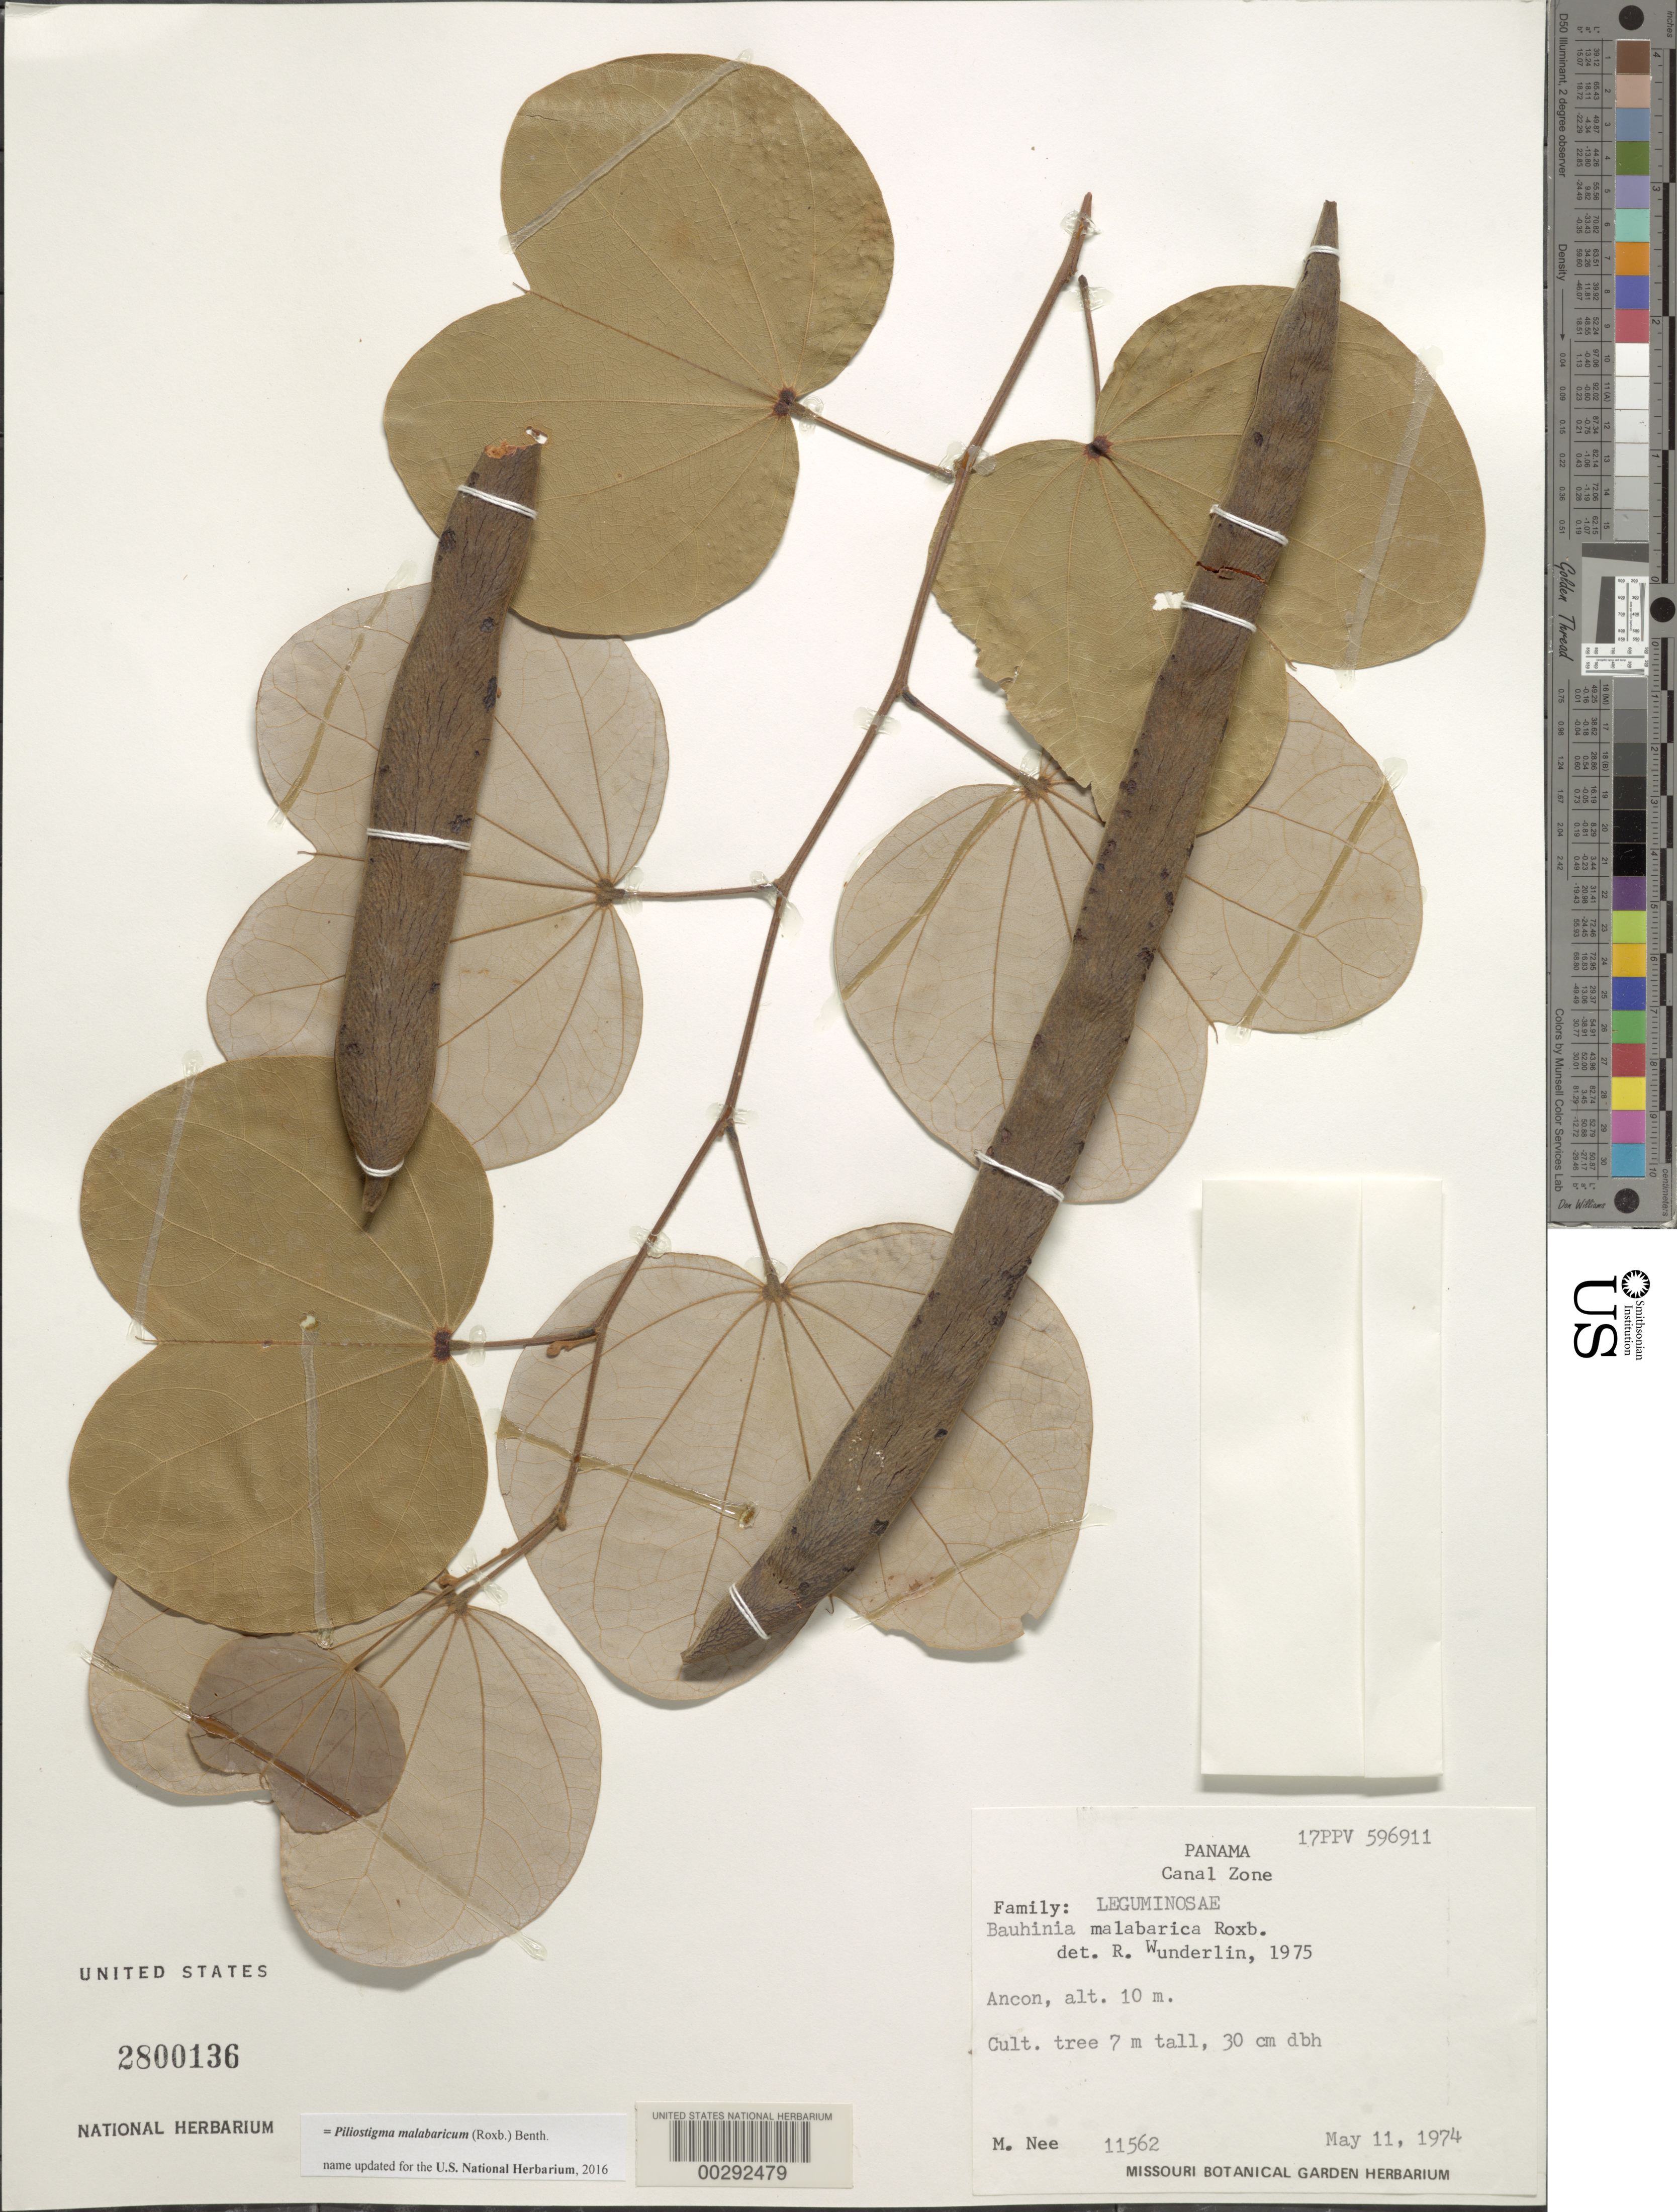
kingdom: Plantae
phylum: Tracheophyta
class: Magnoliopsida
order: Fabales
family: Fabaceae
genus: Piliostigma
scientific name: Piliostigma malabaricum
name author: (Roxb.) Benth.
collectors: M. Nee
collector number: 11562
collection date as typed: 11 May 1974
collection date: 1974-05-11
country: Panama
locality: Ancon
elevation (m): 10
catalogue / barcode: US 2800136